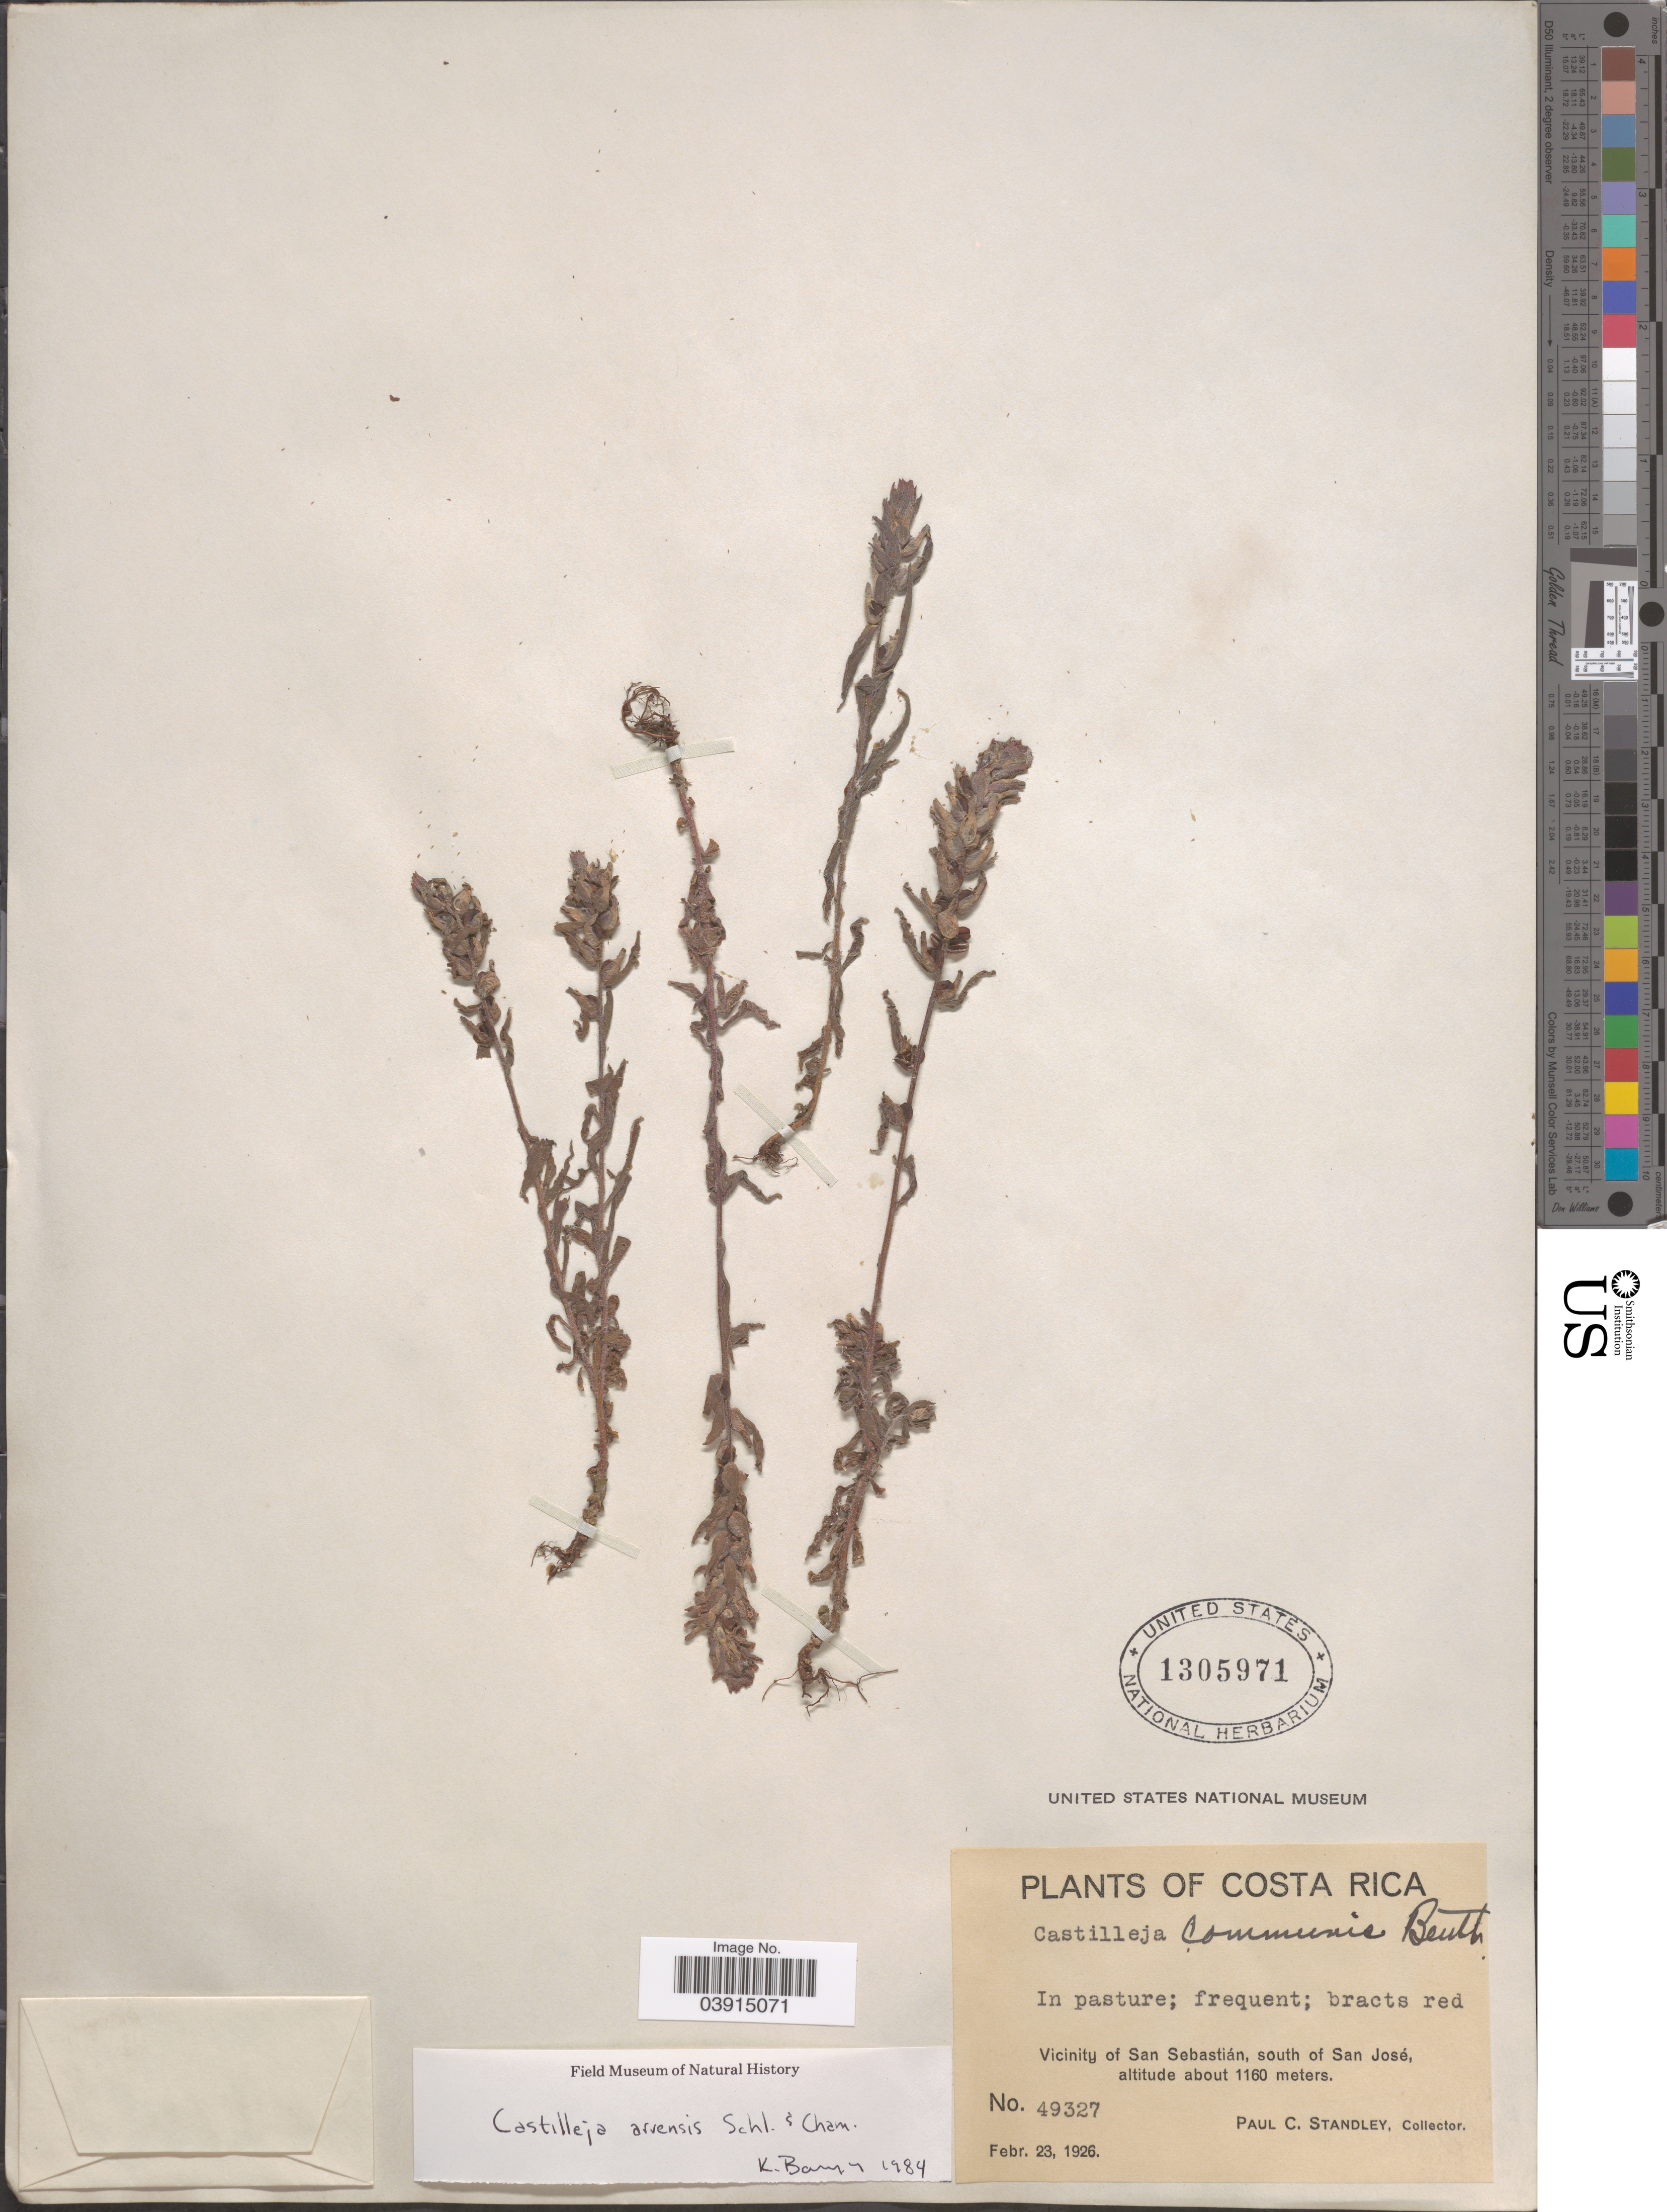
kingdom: Plantae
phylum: Tracheophyta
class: Magnoliopsida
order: Lamiales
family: Orobanchaceae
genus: Castilleja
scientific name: Castilleja arvensis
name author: Schltdl. & Cham.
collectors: P. C. Standley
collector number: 49327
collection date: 1926-02-23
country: Costa Rica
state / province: San José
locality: In pasture; Vicinity of San Sebastían, south of San José.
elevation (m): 1160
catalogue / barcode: US 1305971